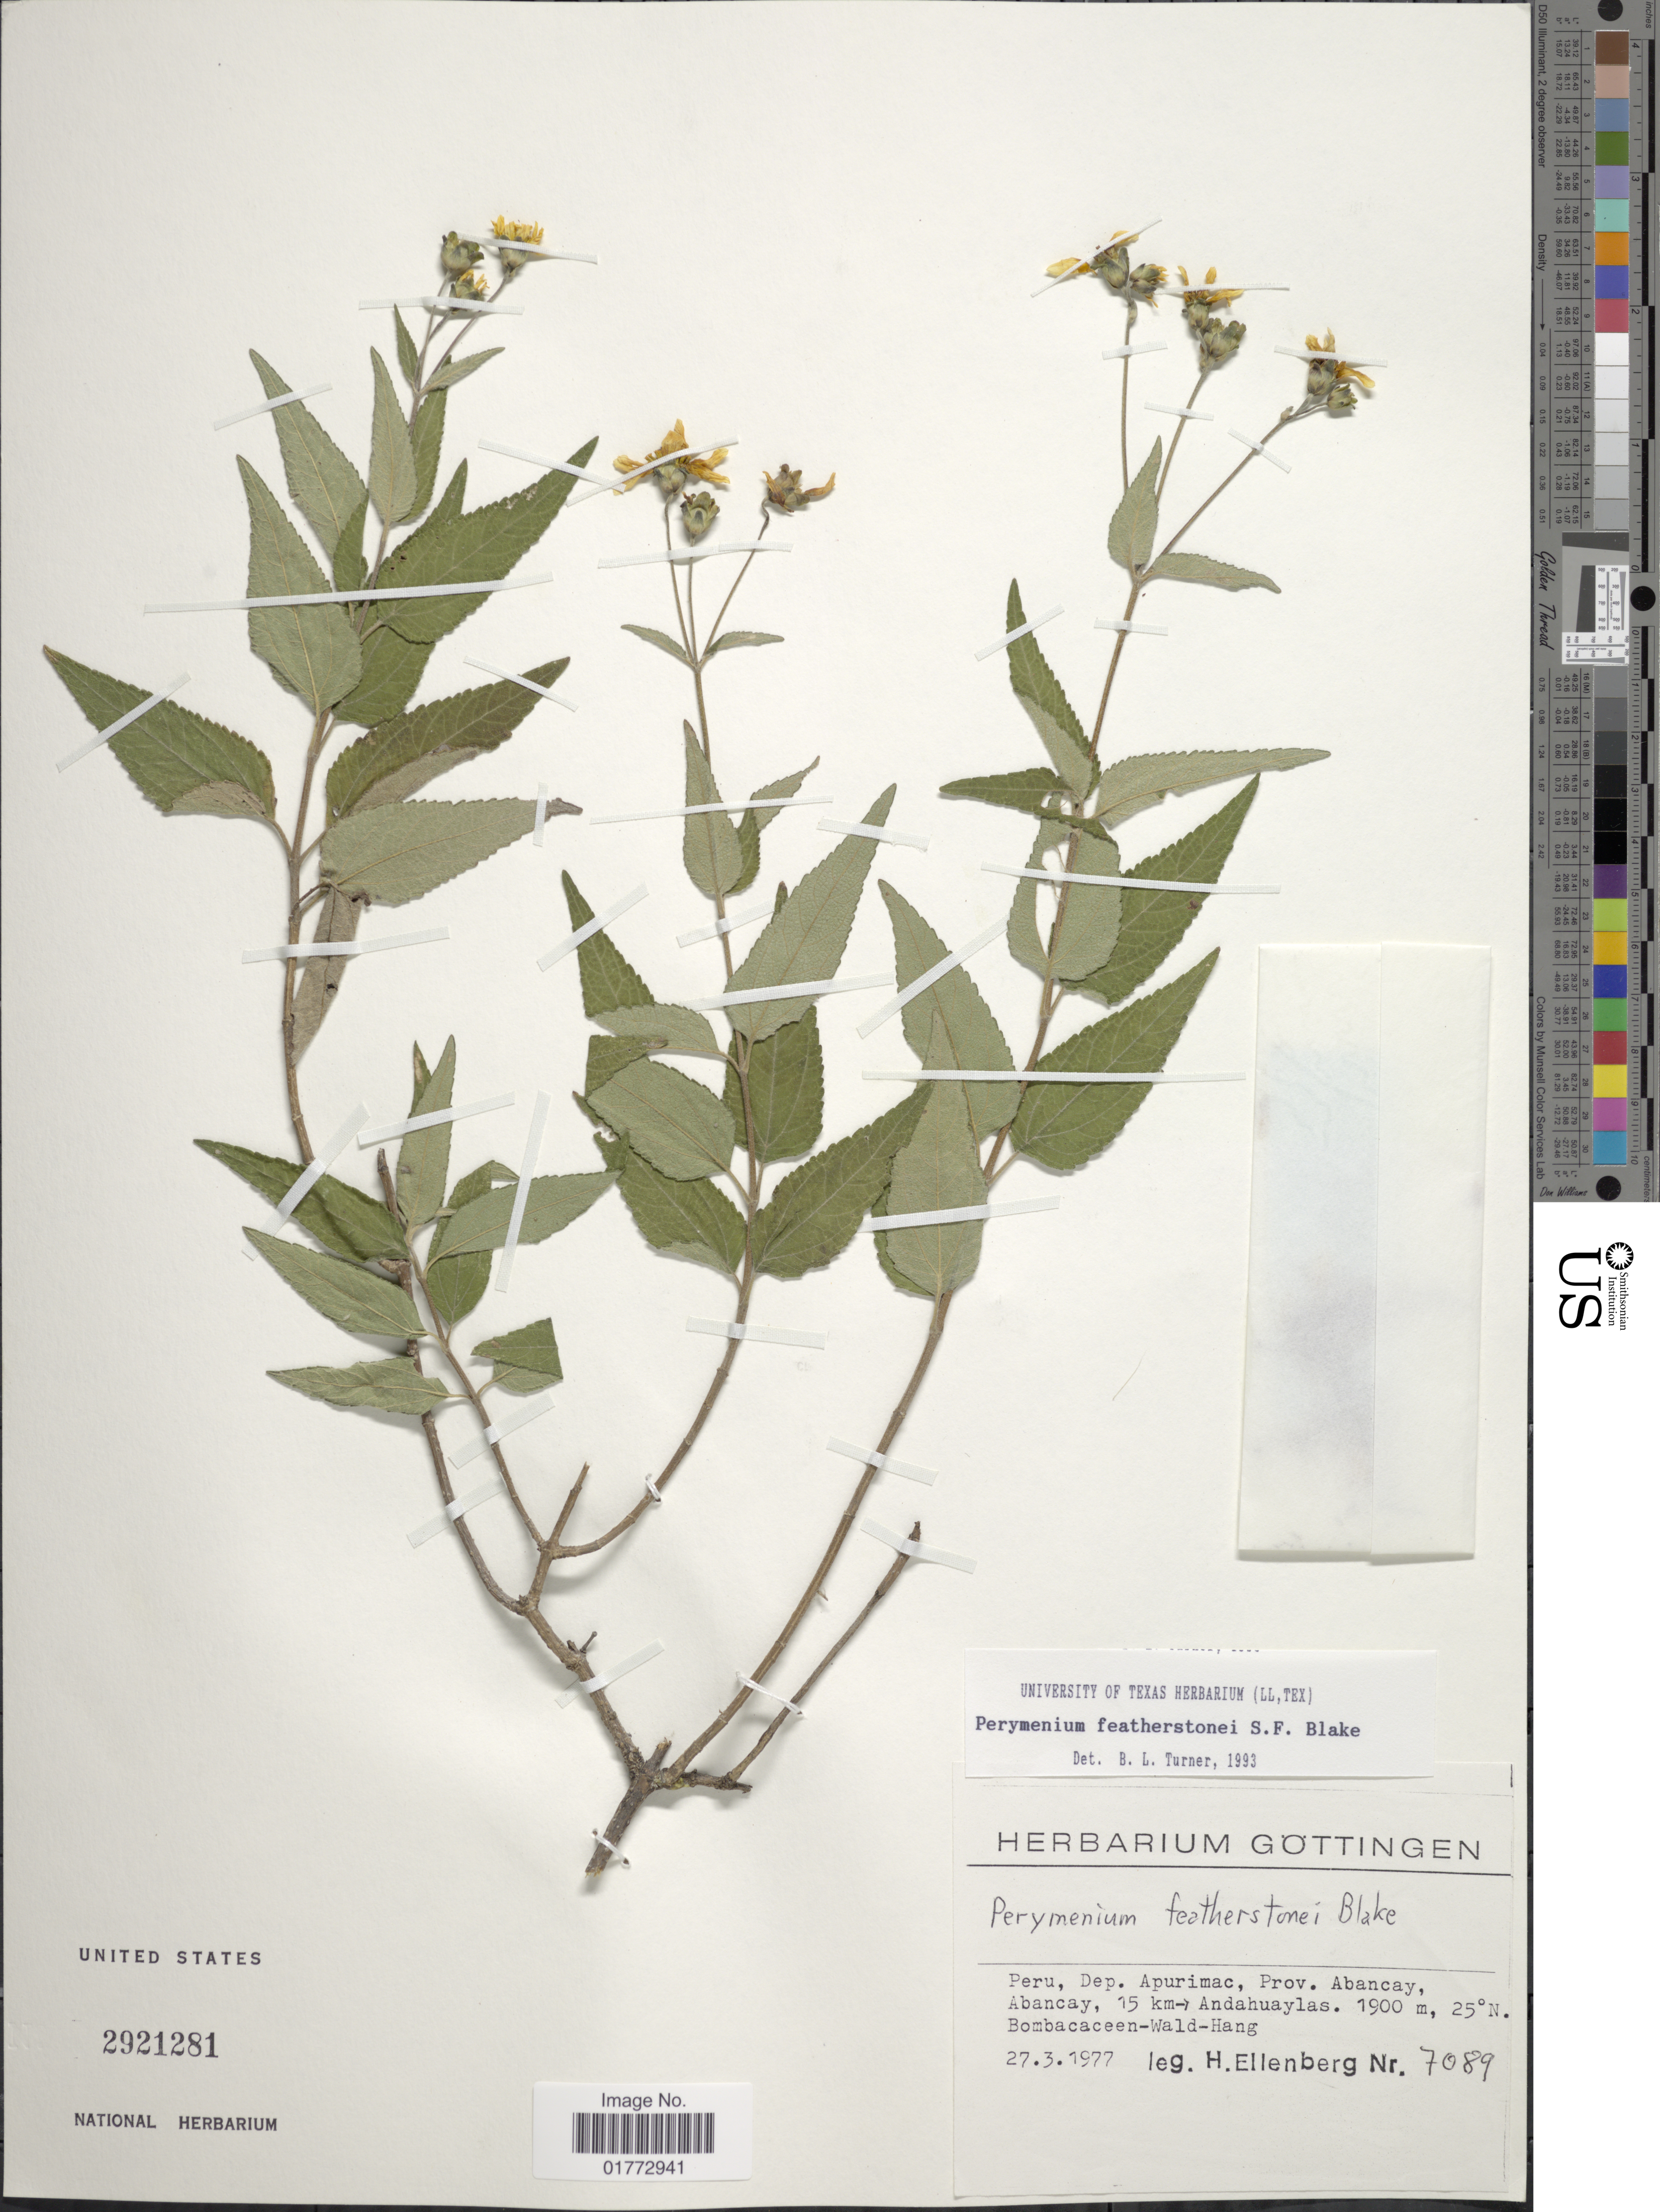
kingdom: Plantae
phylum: Tracheophyta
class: Magnoliopsida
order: Asterales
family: Asteraceae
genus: Perymenium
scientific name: Perymenium featherstonei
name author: S.F. Blake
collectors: H. Ellenberg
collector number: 7089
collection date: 1977-03-27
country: Peru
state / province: Apurímac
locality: Prov. Abancay, Abancay, 15 km - Andahuaylas, Bombacaceen-Wald-Hang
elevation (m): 1900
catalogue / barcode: US 2921281